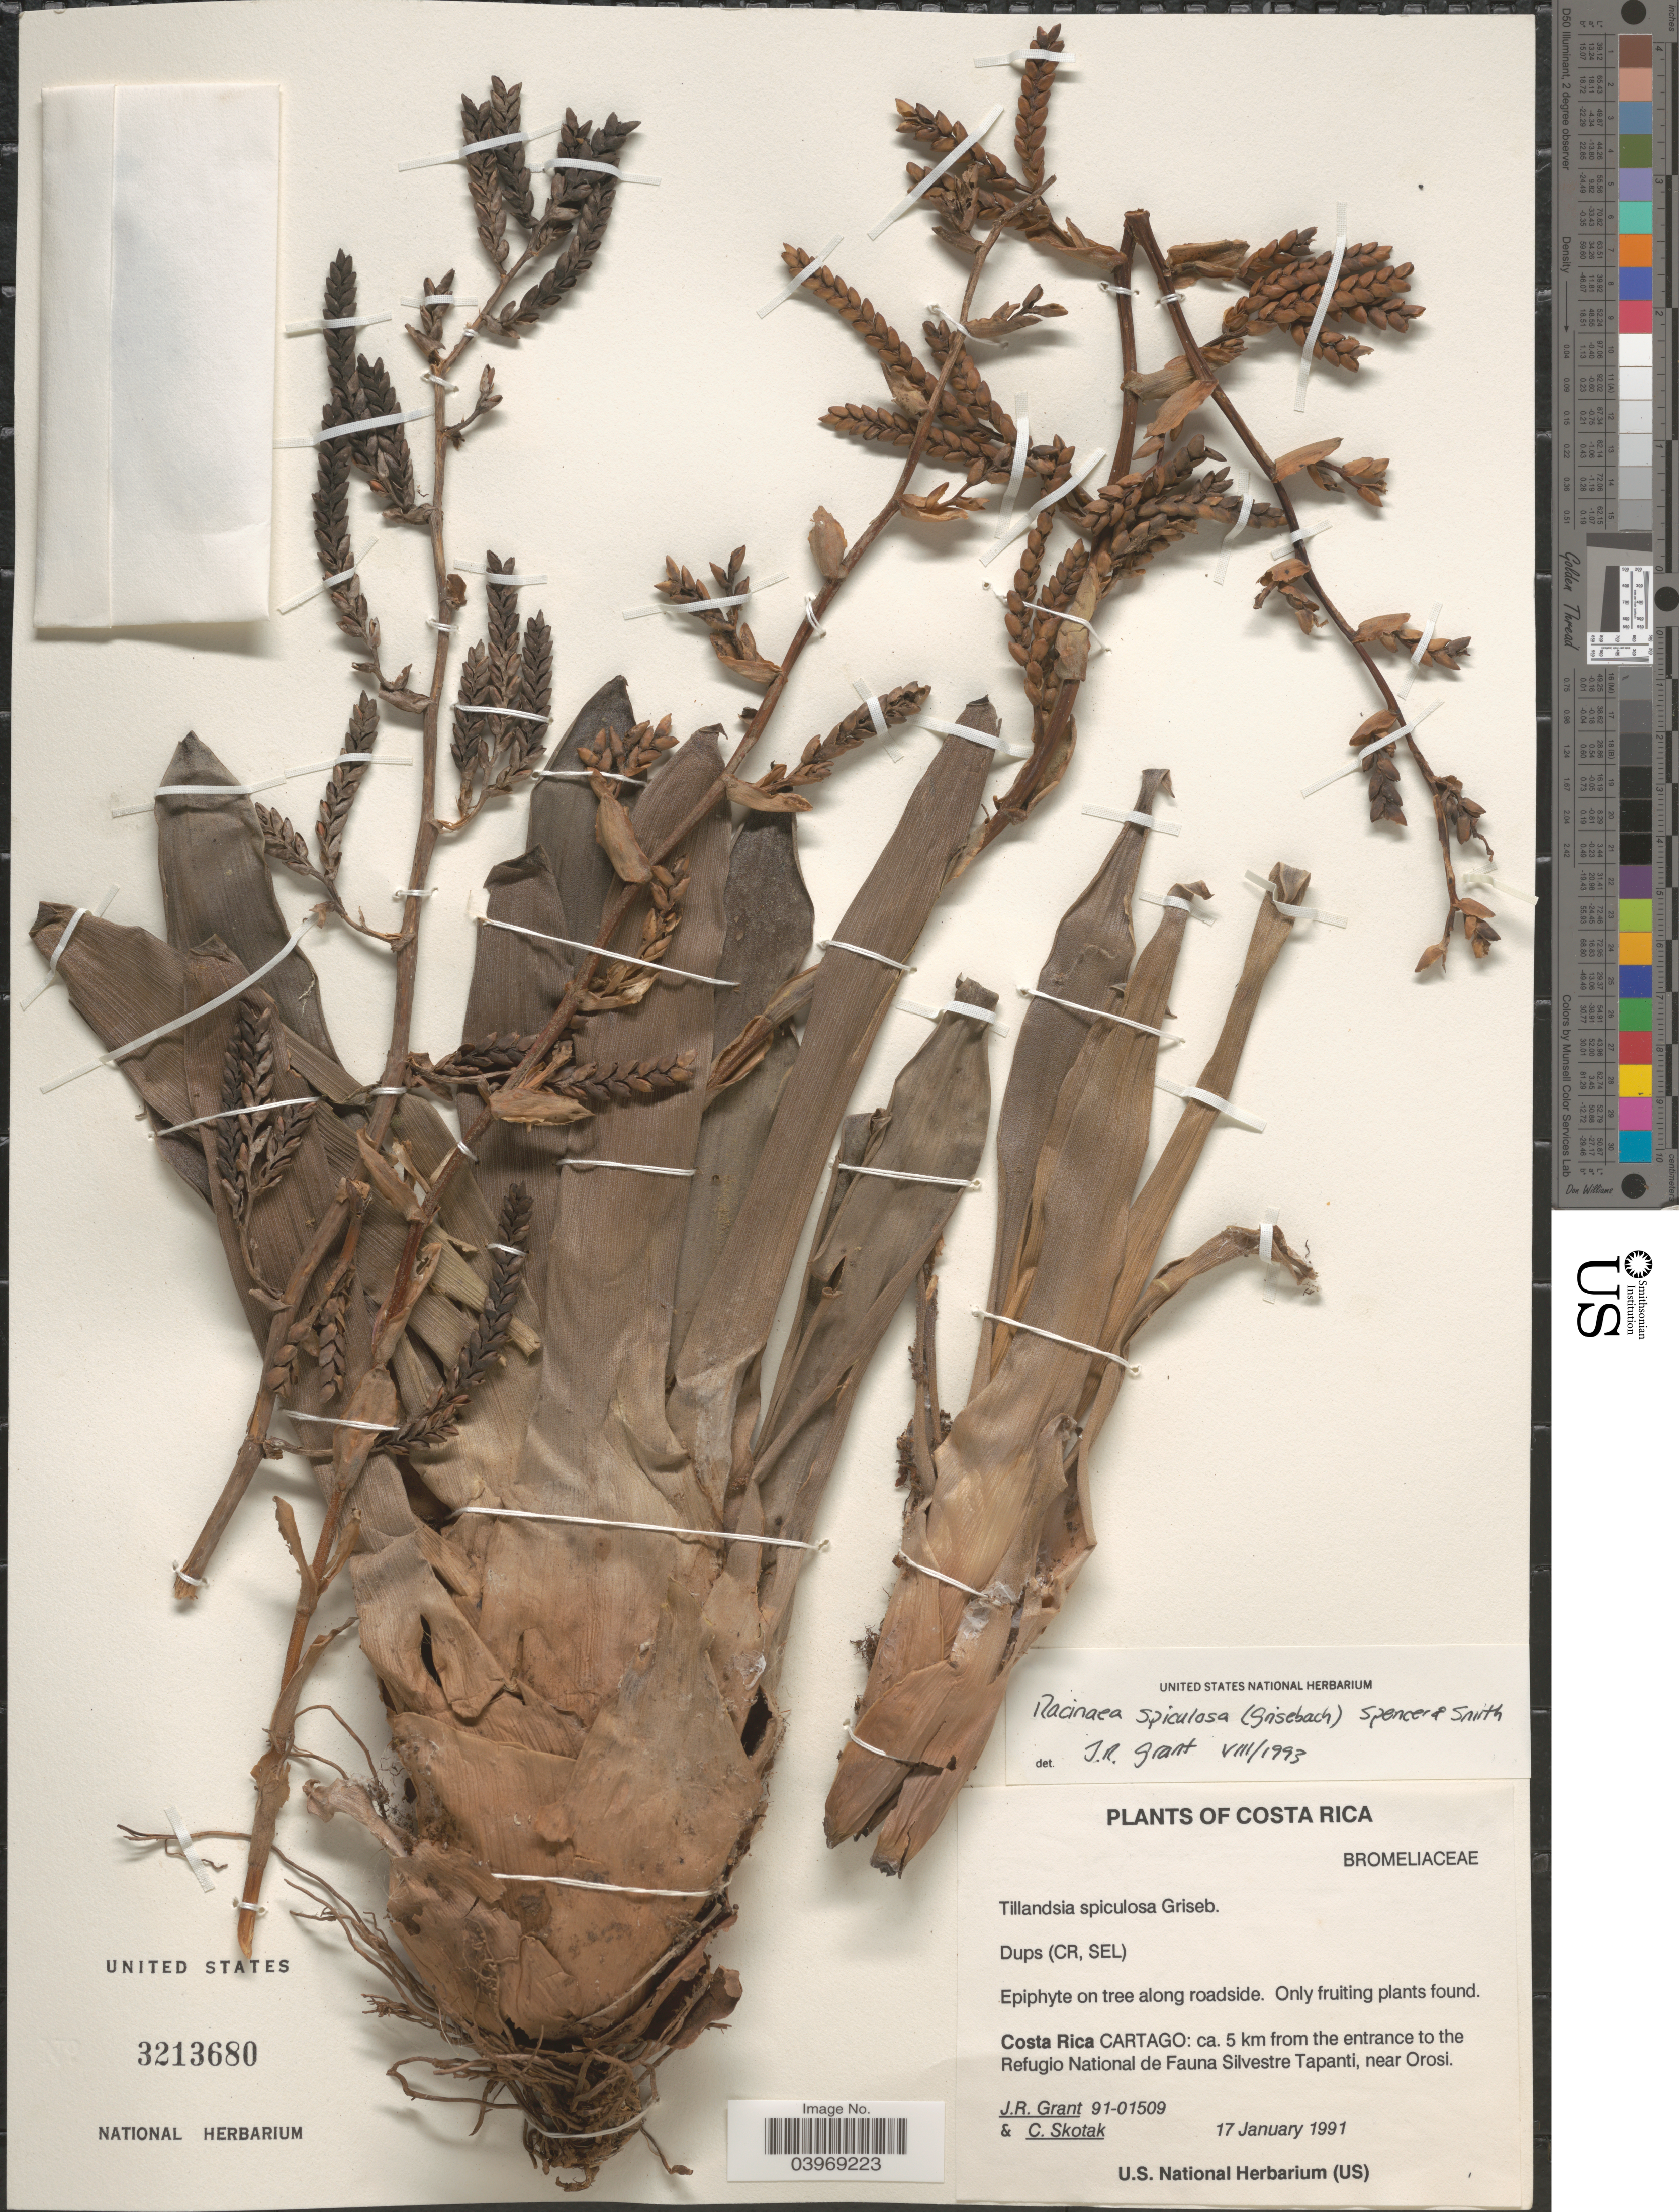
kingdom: Plantae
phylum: Tracheophyta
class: Liliopsida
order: Poales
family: Bromeliaceae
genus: Racinaea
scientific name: Racinaea spiculosa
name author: (Griseb.) M.A. Spencer & L.B. Sm.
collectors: J. Grant & C. Skotak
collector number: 91-01509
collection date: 1991-01-17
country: Costa Rica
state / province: Cartago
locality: Ca. 5 km from the entrance to the Refugio National de Fauna Silvestre Tapanti, near Orosi.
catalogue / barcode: US 3213680